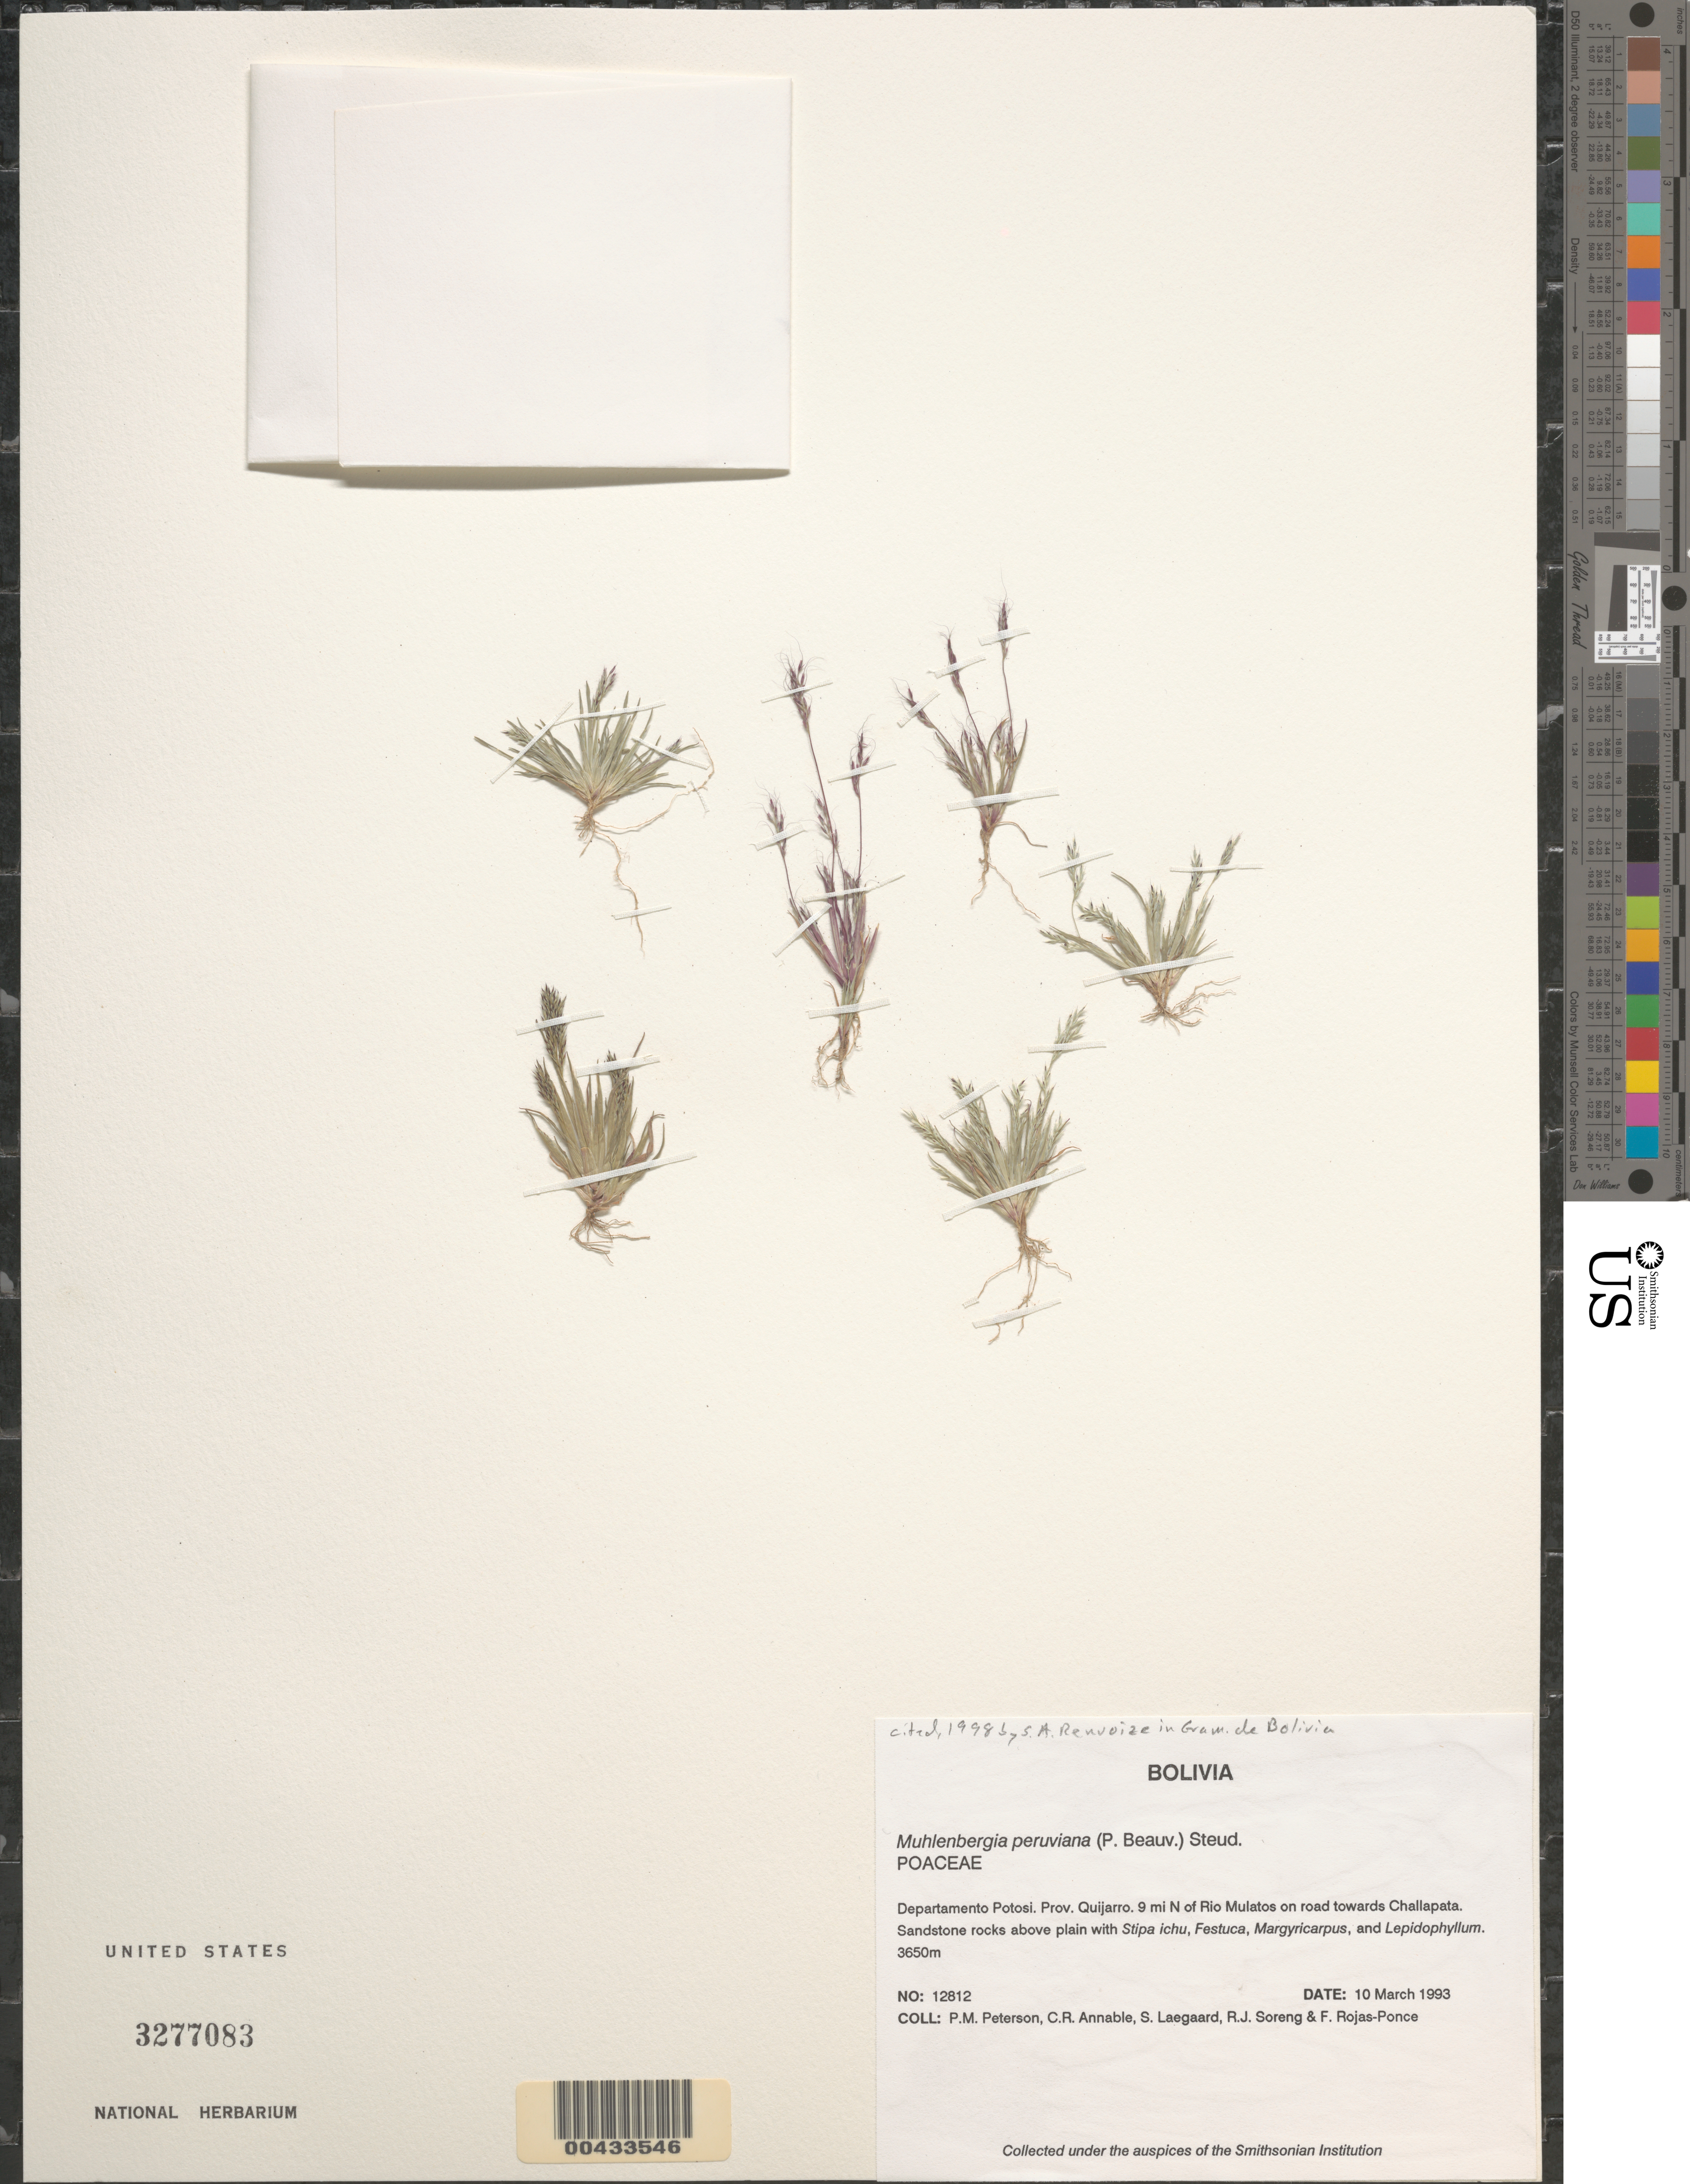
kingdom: Plantae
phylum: Tracheophyta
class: Liliopsida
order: Poales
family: Poaceae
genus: Muhlenbergia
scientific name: Muhlenbergia peruviana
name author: (P. Beauv.) Steud.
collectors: P. M. Peterson, C. R. Annable, S. Lægaard, R. J. Soreng & F. Rojas-Ponce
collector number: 12812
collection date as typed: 10 Mar 1993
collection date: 1993-03-10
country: Bolivia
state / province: Potosí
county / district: Quijarro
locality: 9 mi N of Rio Mulatos on road towards Challapata.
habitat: Sandstone rocks above plain with Stipa ichu, Festuca, Margyricarpus, and Lepidophyllum.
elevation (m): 3650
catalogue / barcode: US 3277083